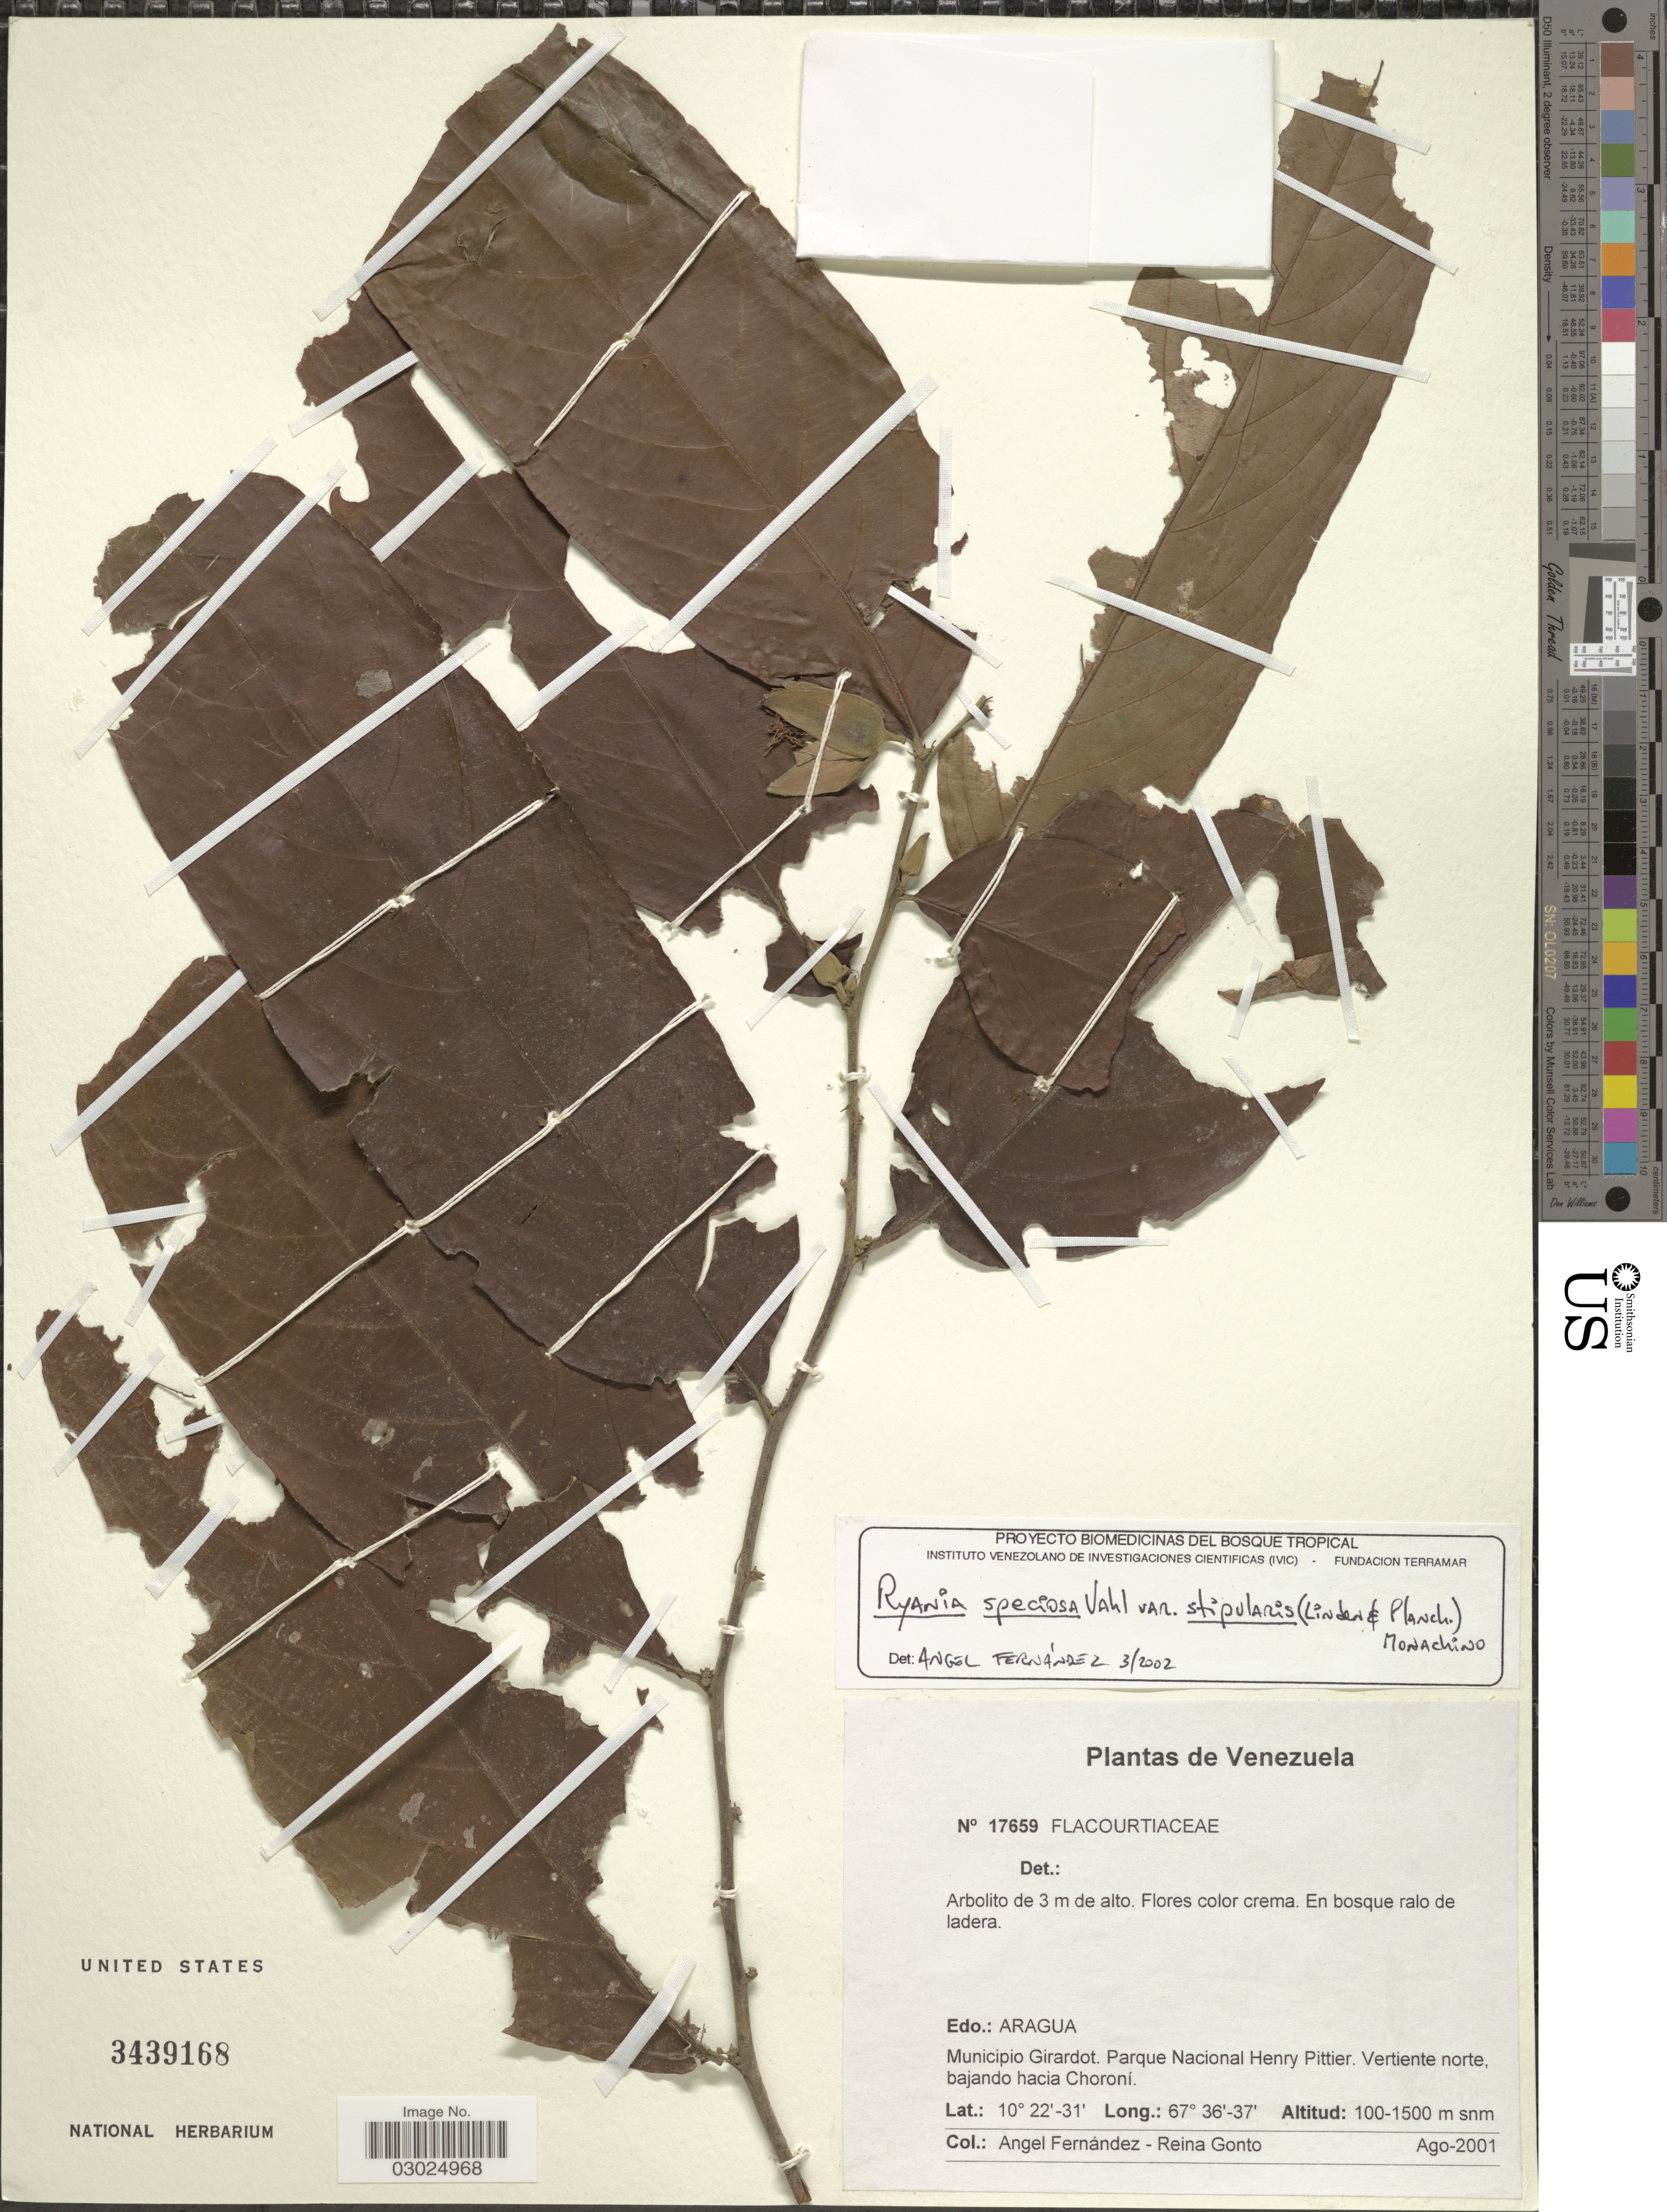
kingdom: Plantae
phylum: Tracheophyta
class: Magnoliopsida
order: Malpighiales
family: Salicaceae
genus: Ryania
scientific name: Ryania speciosa var. stipularis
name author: (Linden & Planch.) Monach.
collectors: Á. Fernández & R. Gonto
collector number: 17659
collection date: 2001-08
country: Venezuela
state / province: Aragua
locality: Edo.: Aragua. Municipio Girardot. Parque Nacional Henry Pittier. Vertiente norte, bajando hacia Choroní.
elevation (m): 100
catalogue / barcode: US 3439168